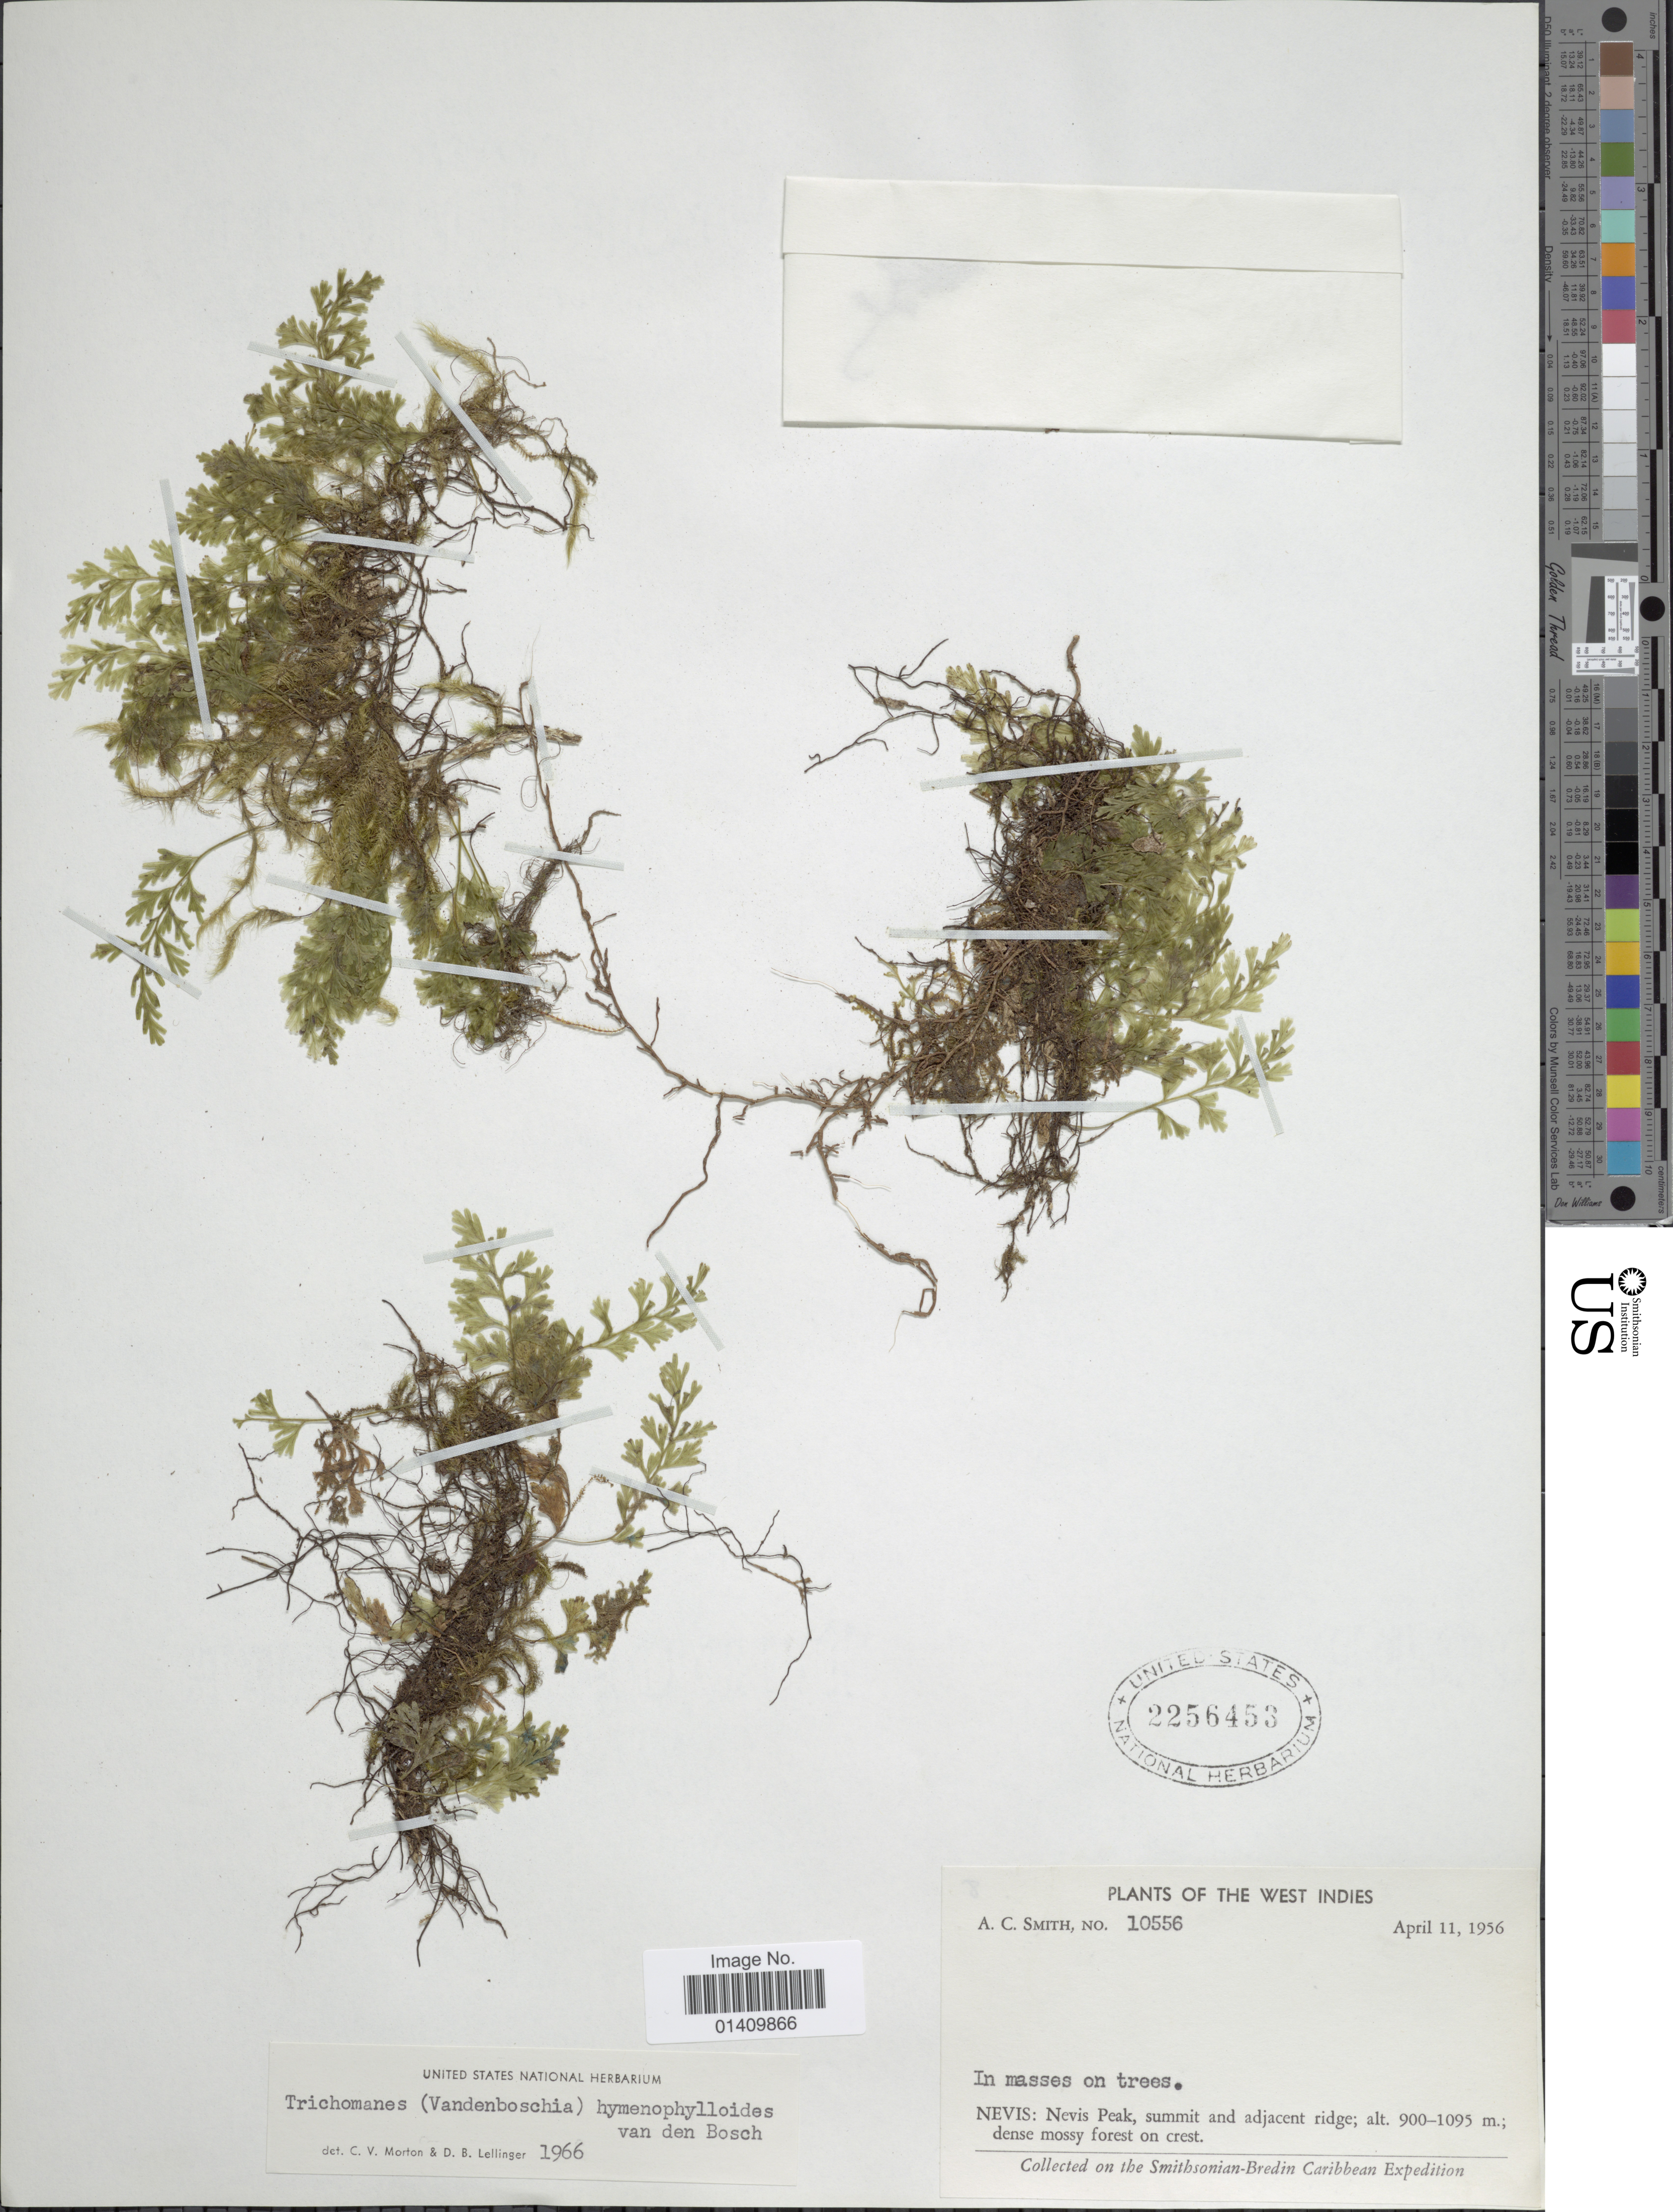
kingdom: Plantae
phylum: Tracheophyta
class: Polypodiopsida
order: Hymenophyllales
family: Hymenophyllaceae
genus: Polyphlebium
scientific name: Polyphlebium hymenophylloides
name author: (Bosch) Ebihara & Dubuisson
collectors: A. C. Smith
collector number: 10556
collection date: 1956-04-11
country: St. Christopher-Nevis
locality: The west indies Nevis: Nevis Peak summit and adjacent ridge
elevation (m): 900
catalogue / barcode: US 2256453